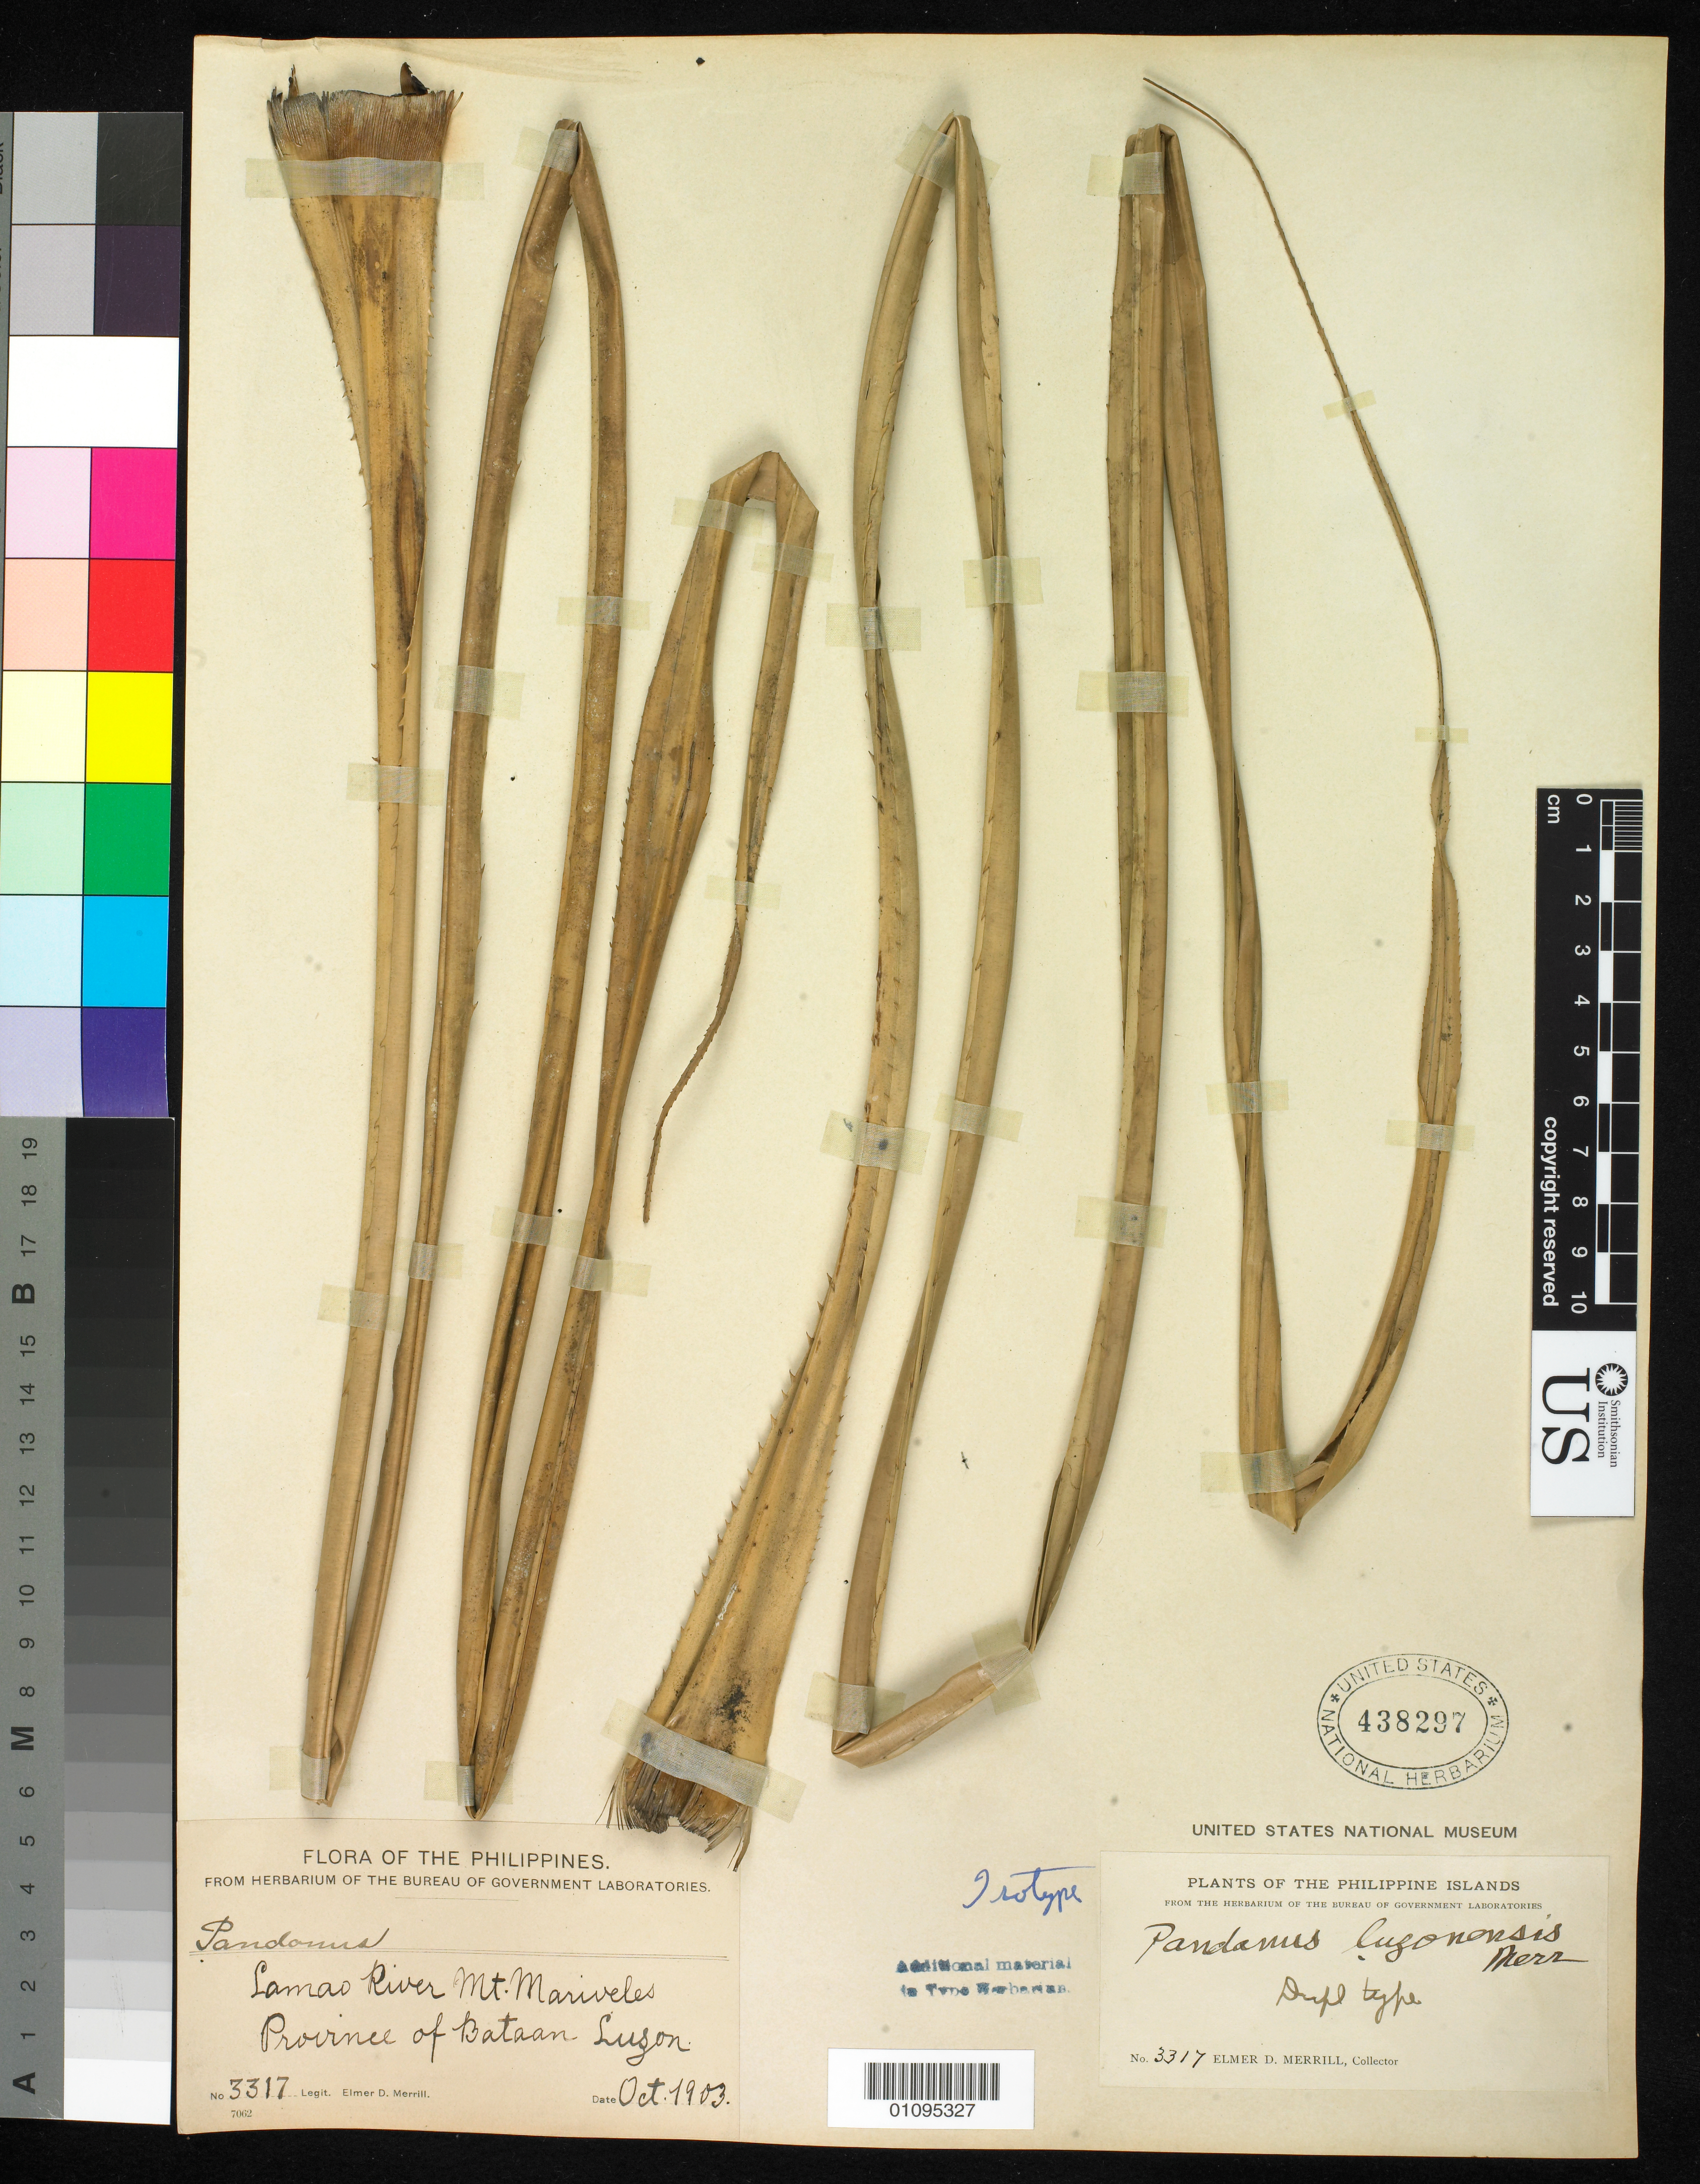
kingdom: Plantae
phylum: Tracheophyta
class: Liliopsida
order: Pandanales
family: Pandanaceae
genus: Pandanus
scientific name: Pandanus luzonensis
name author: Merr.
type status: Isotype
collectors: E. D. Merrill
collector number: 3317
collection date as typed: Oct 1903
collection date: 1903-10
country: Philippines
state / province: Central Luzon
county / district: Bataan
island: Luzon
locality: Lamao River, Mt. Mariveles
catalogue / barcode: US 438297